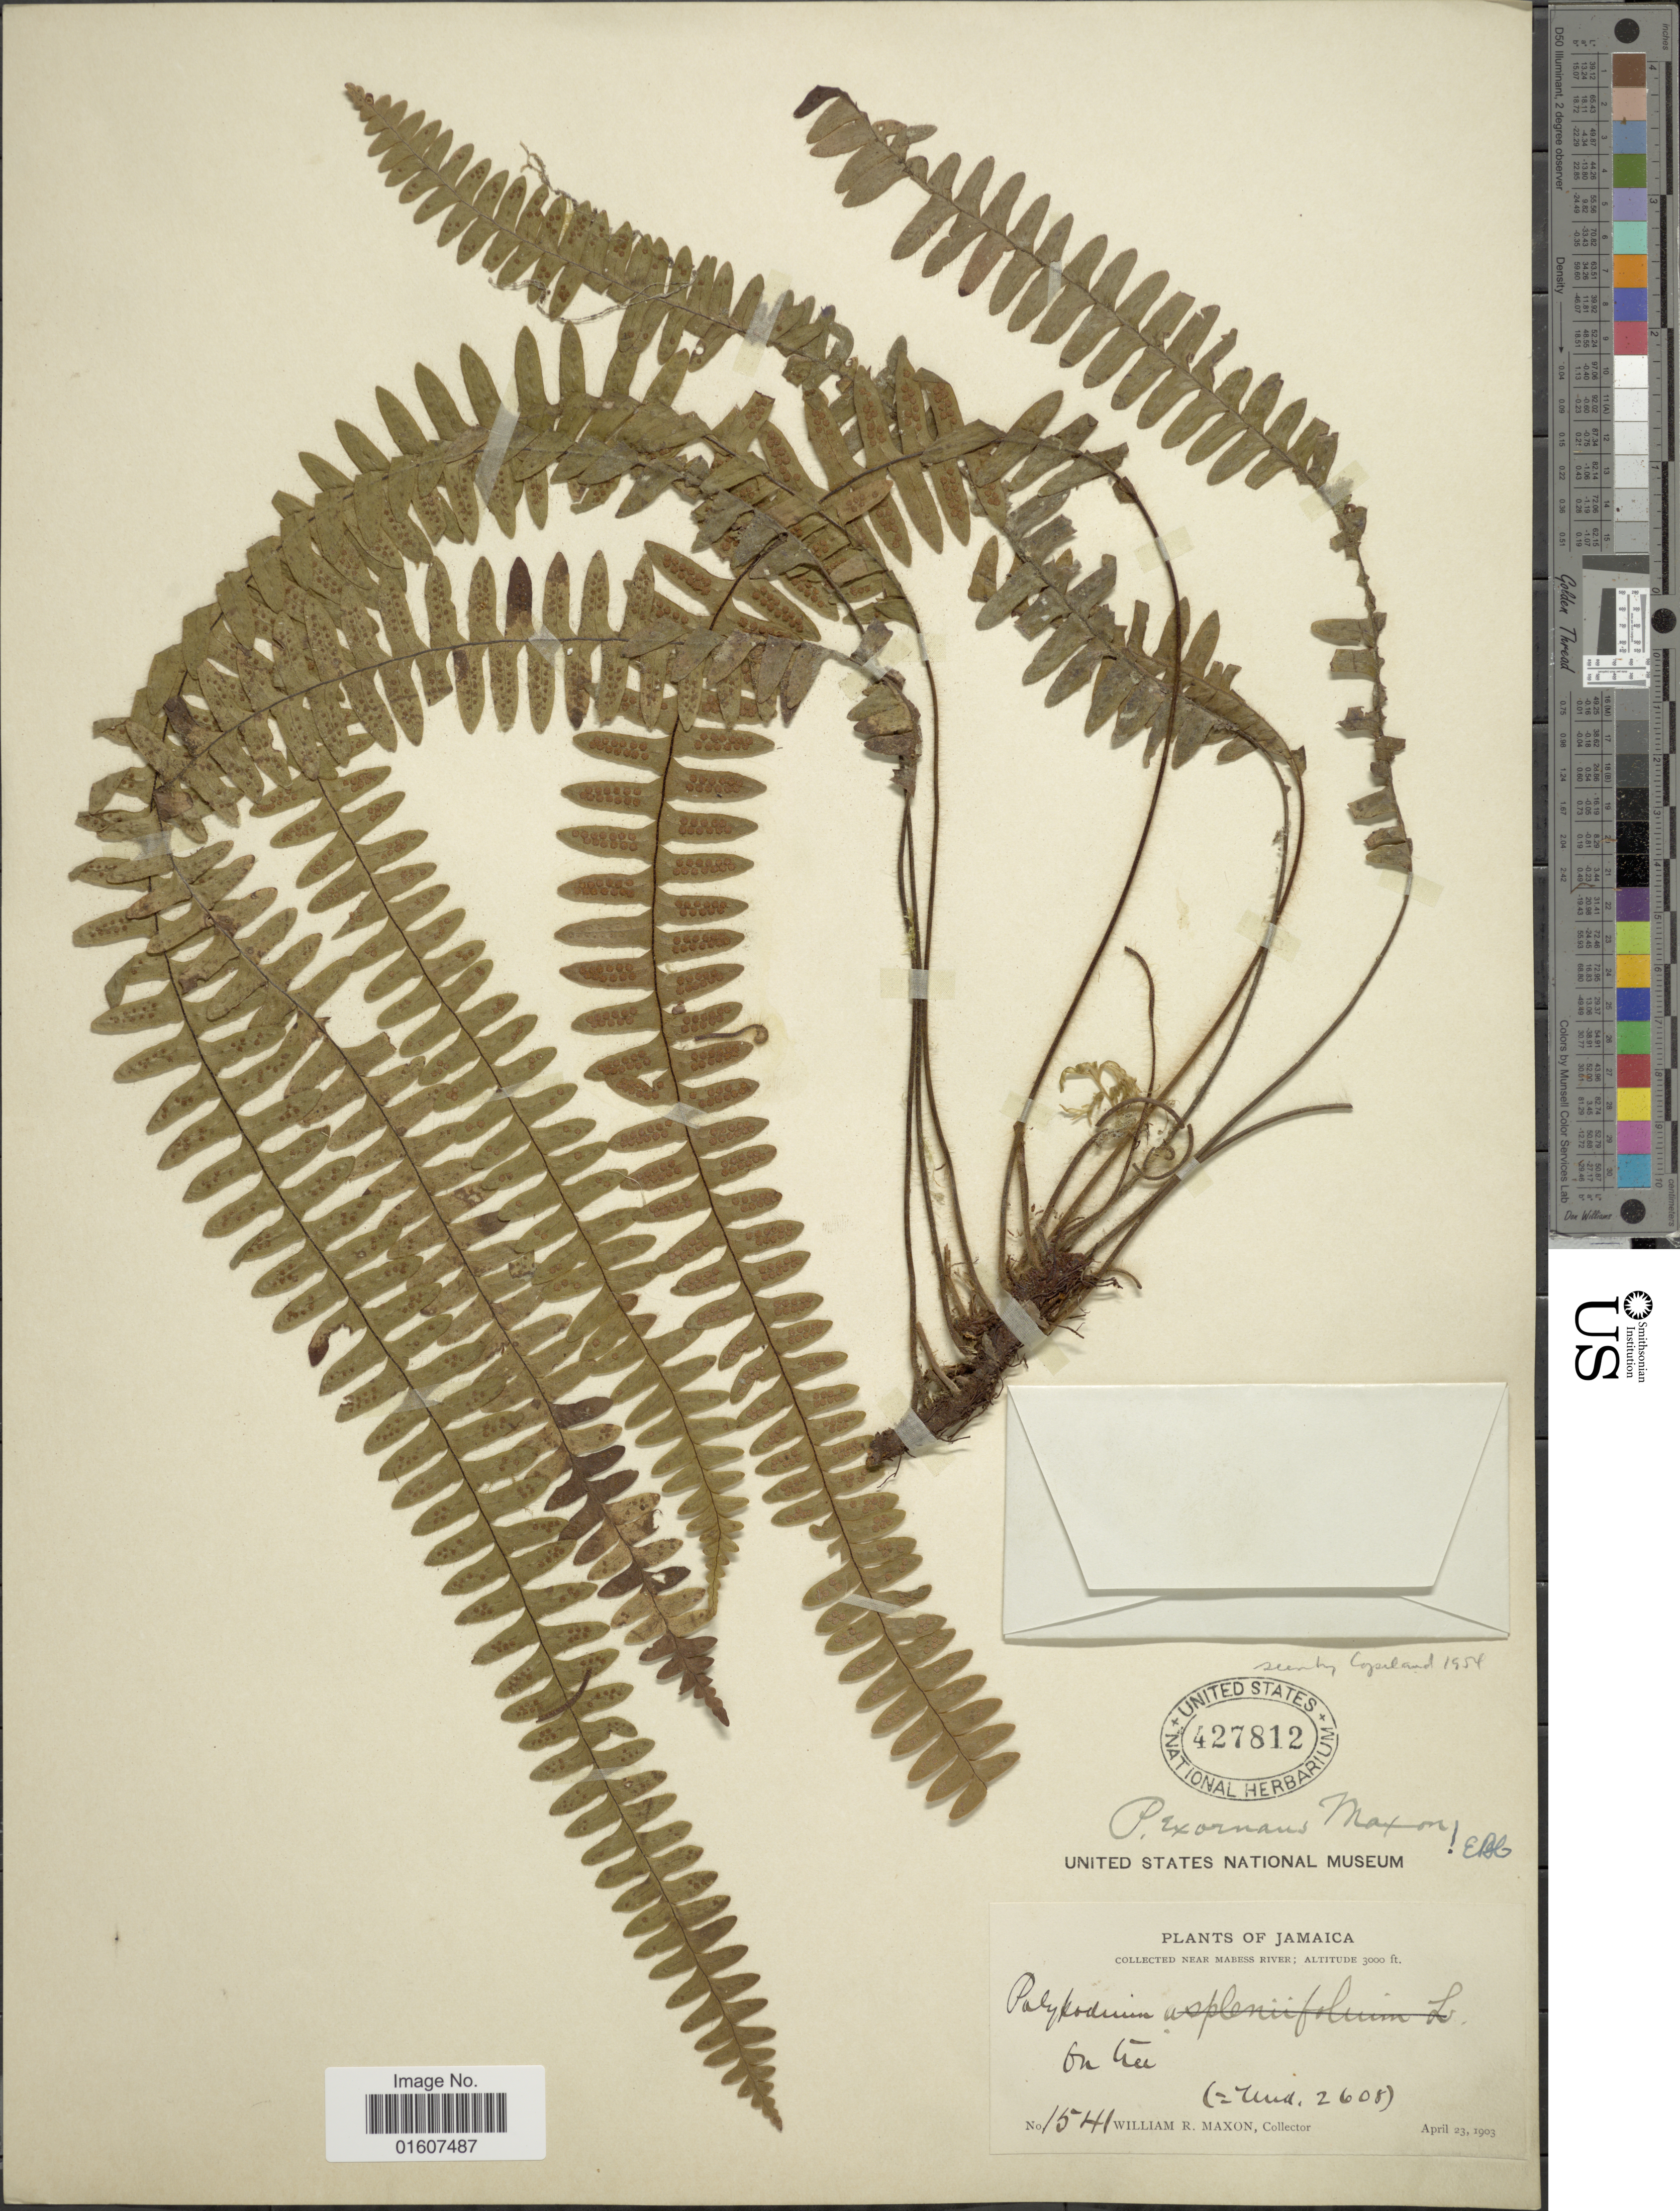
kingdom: Plantae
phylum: Tracheophyta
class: Polypodiopsida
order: Polypodiales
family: Polypodiaceae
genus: Terpsichore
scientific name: Terpsichore exornans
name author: (Maxon) A.R. Sm.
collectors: W. R. Maxon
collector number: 1541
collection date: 1903-04-23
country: Jamaica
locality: Near Mabess River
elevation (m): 914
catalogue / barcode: US 427812